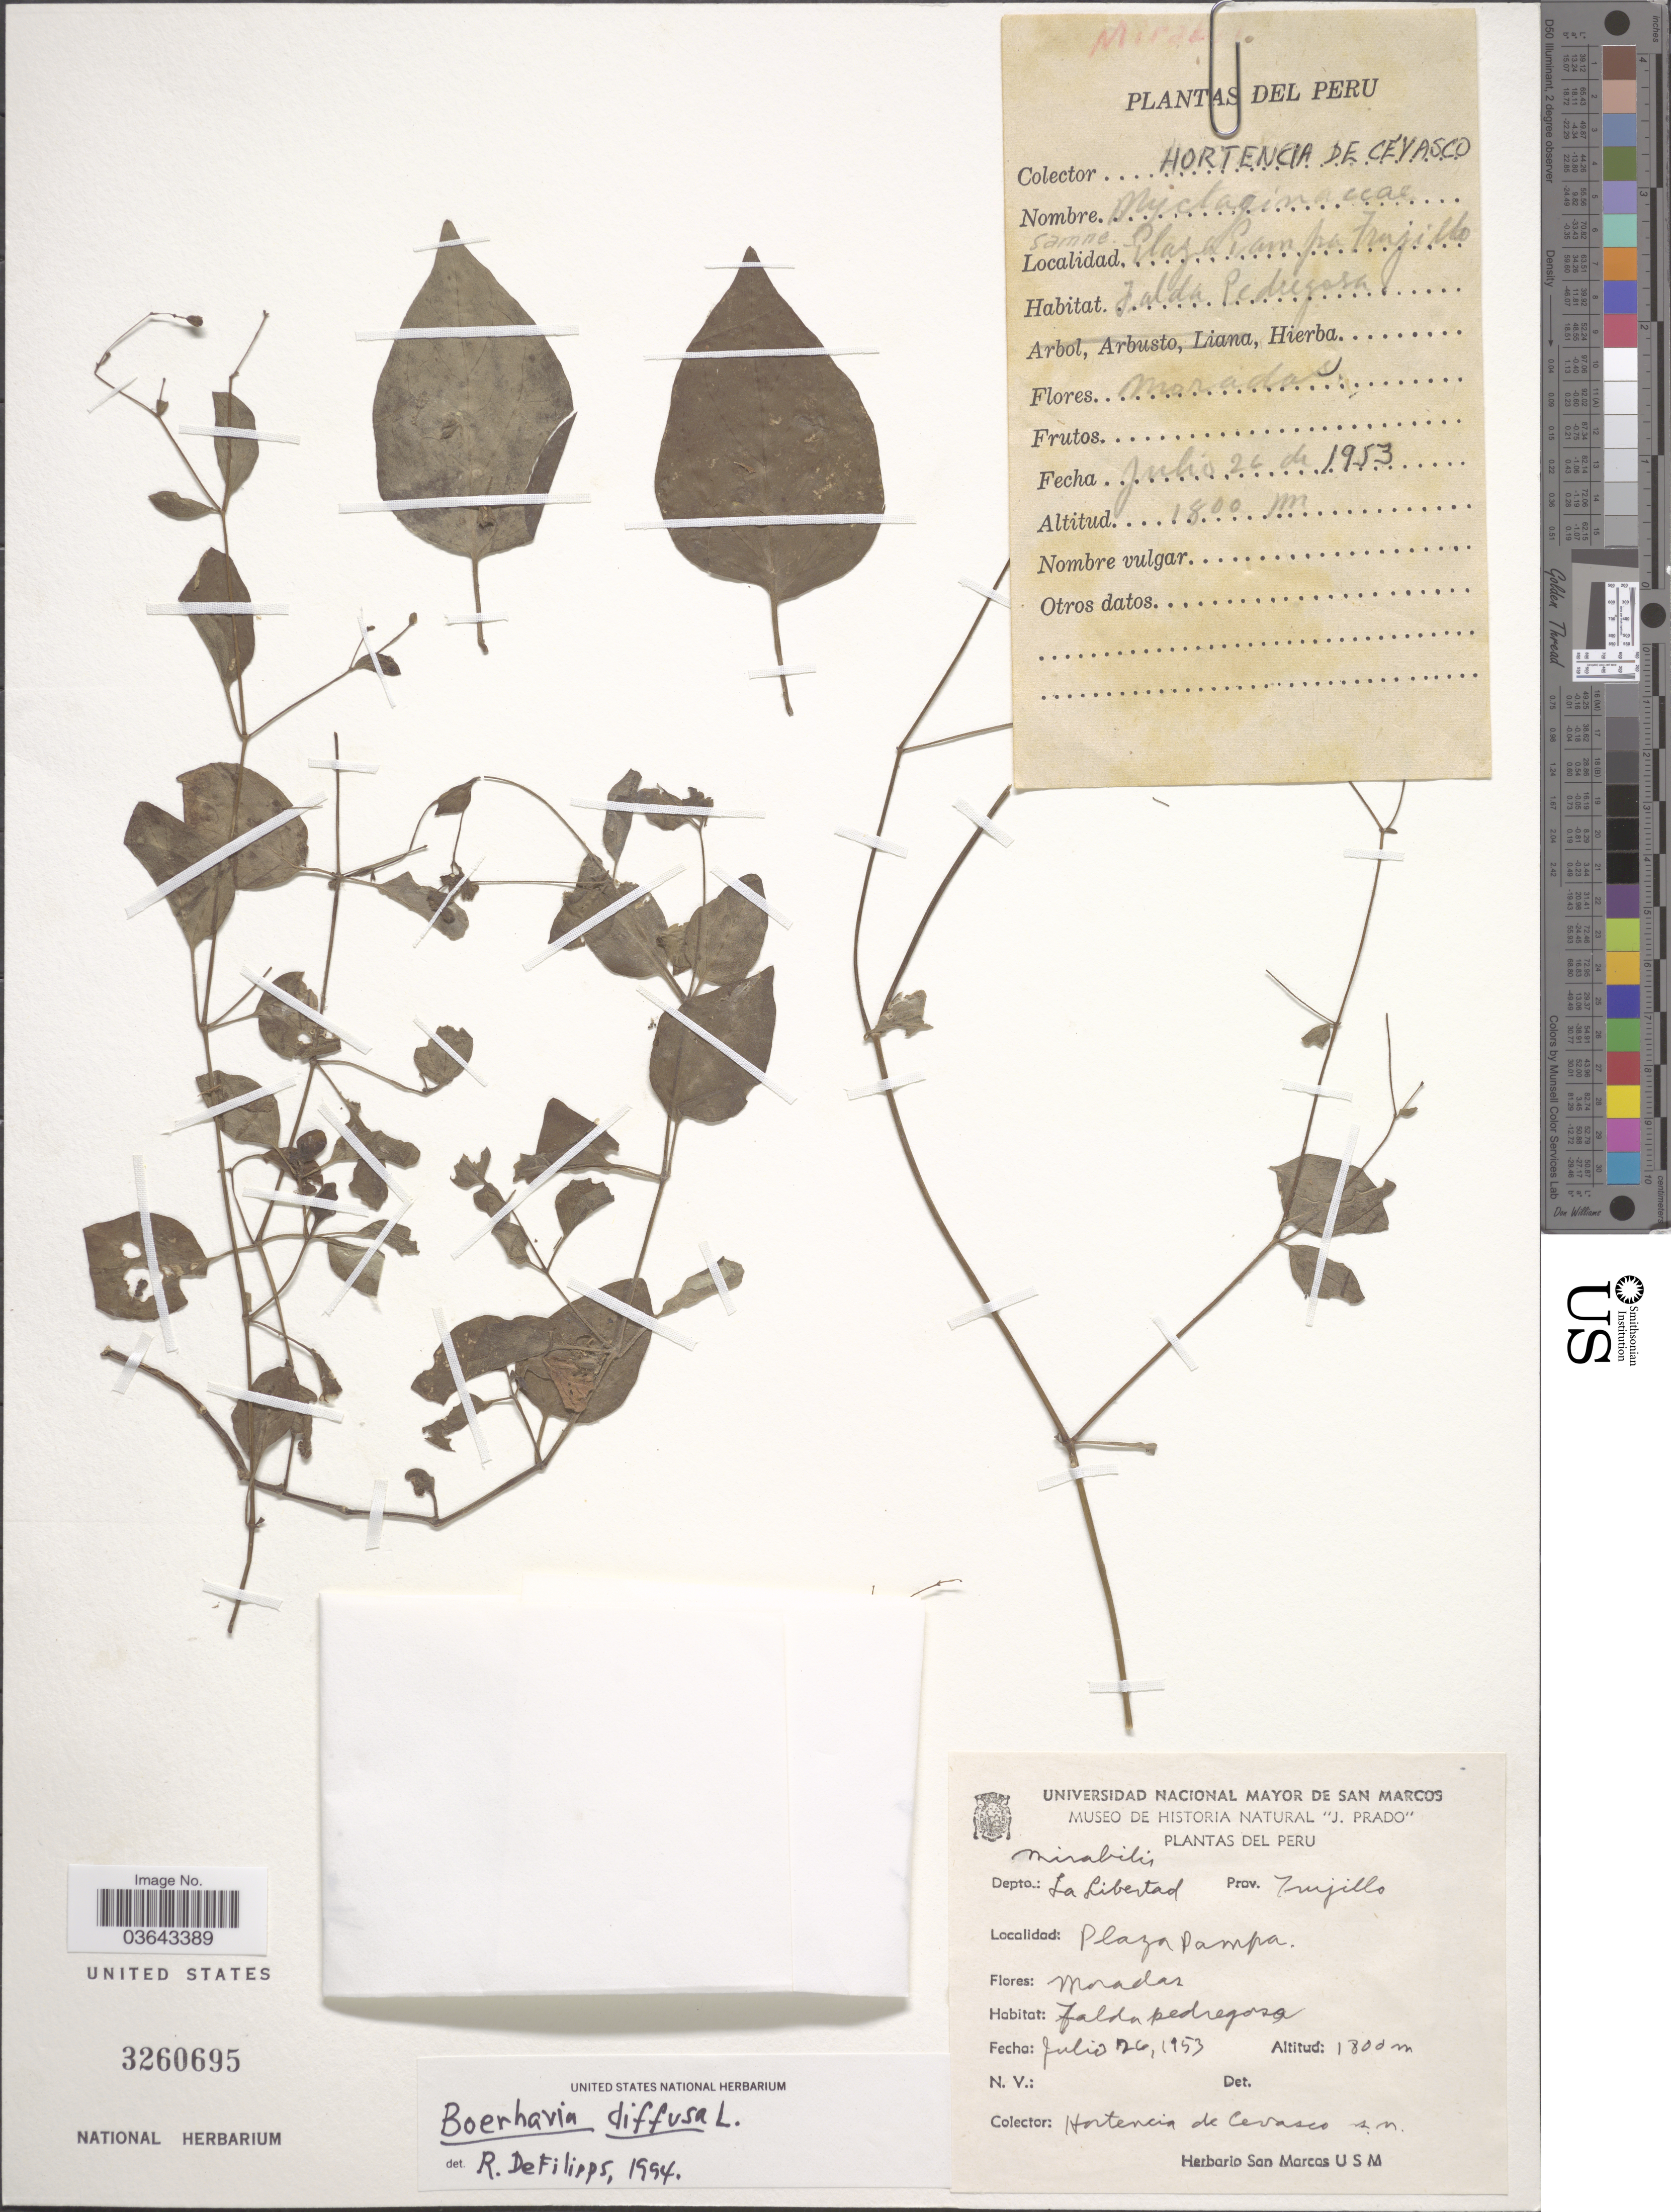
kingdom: Plantae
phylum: Tracheophyta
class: Magnoliopsida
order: Caryophyllales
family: Nyctaginaceae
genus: Boerhavia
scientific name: Boerhavia diffusa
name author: L.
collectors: Hortencia de Cevasco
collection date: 1953-07-26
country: Peru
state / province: La Libertad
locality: Depto.: La Libertad. Prov. Trujillo. Plaza Pampa.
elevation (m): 1800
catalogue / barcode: US 3260695